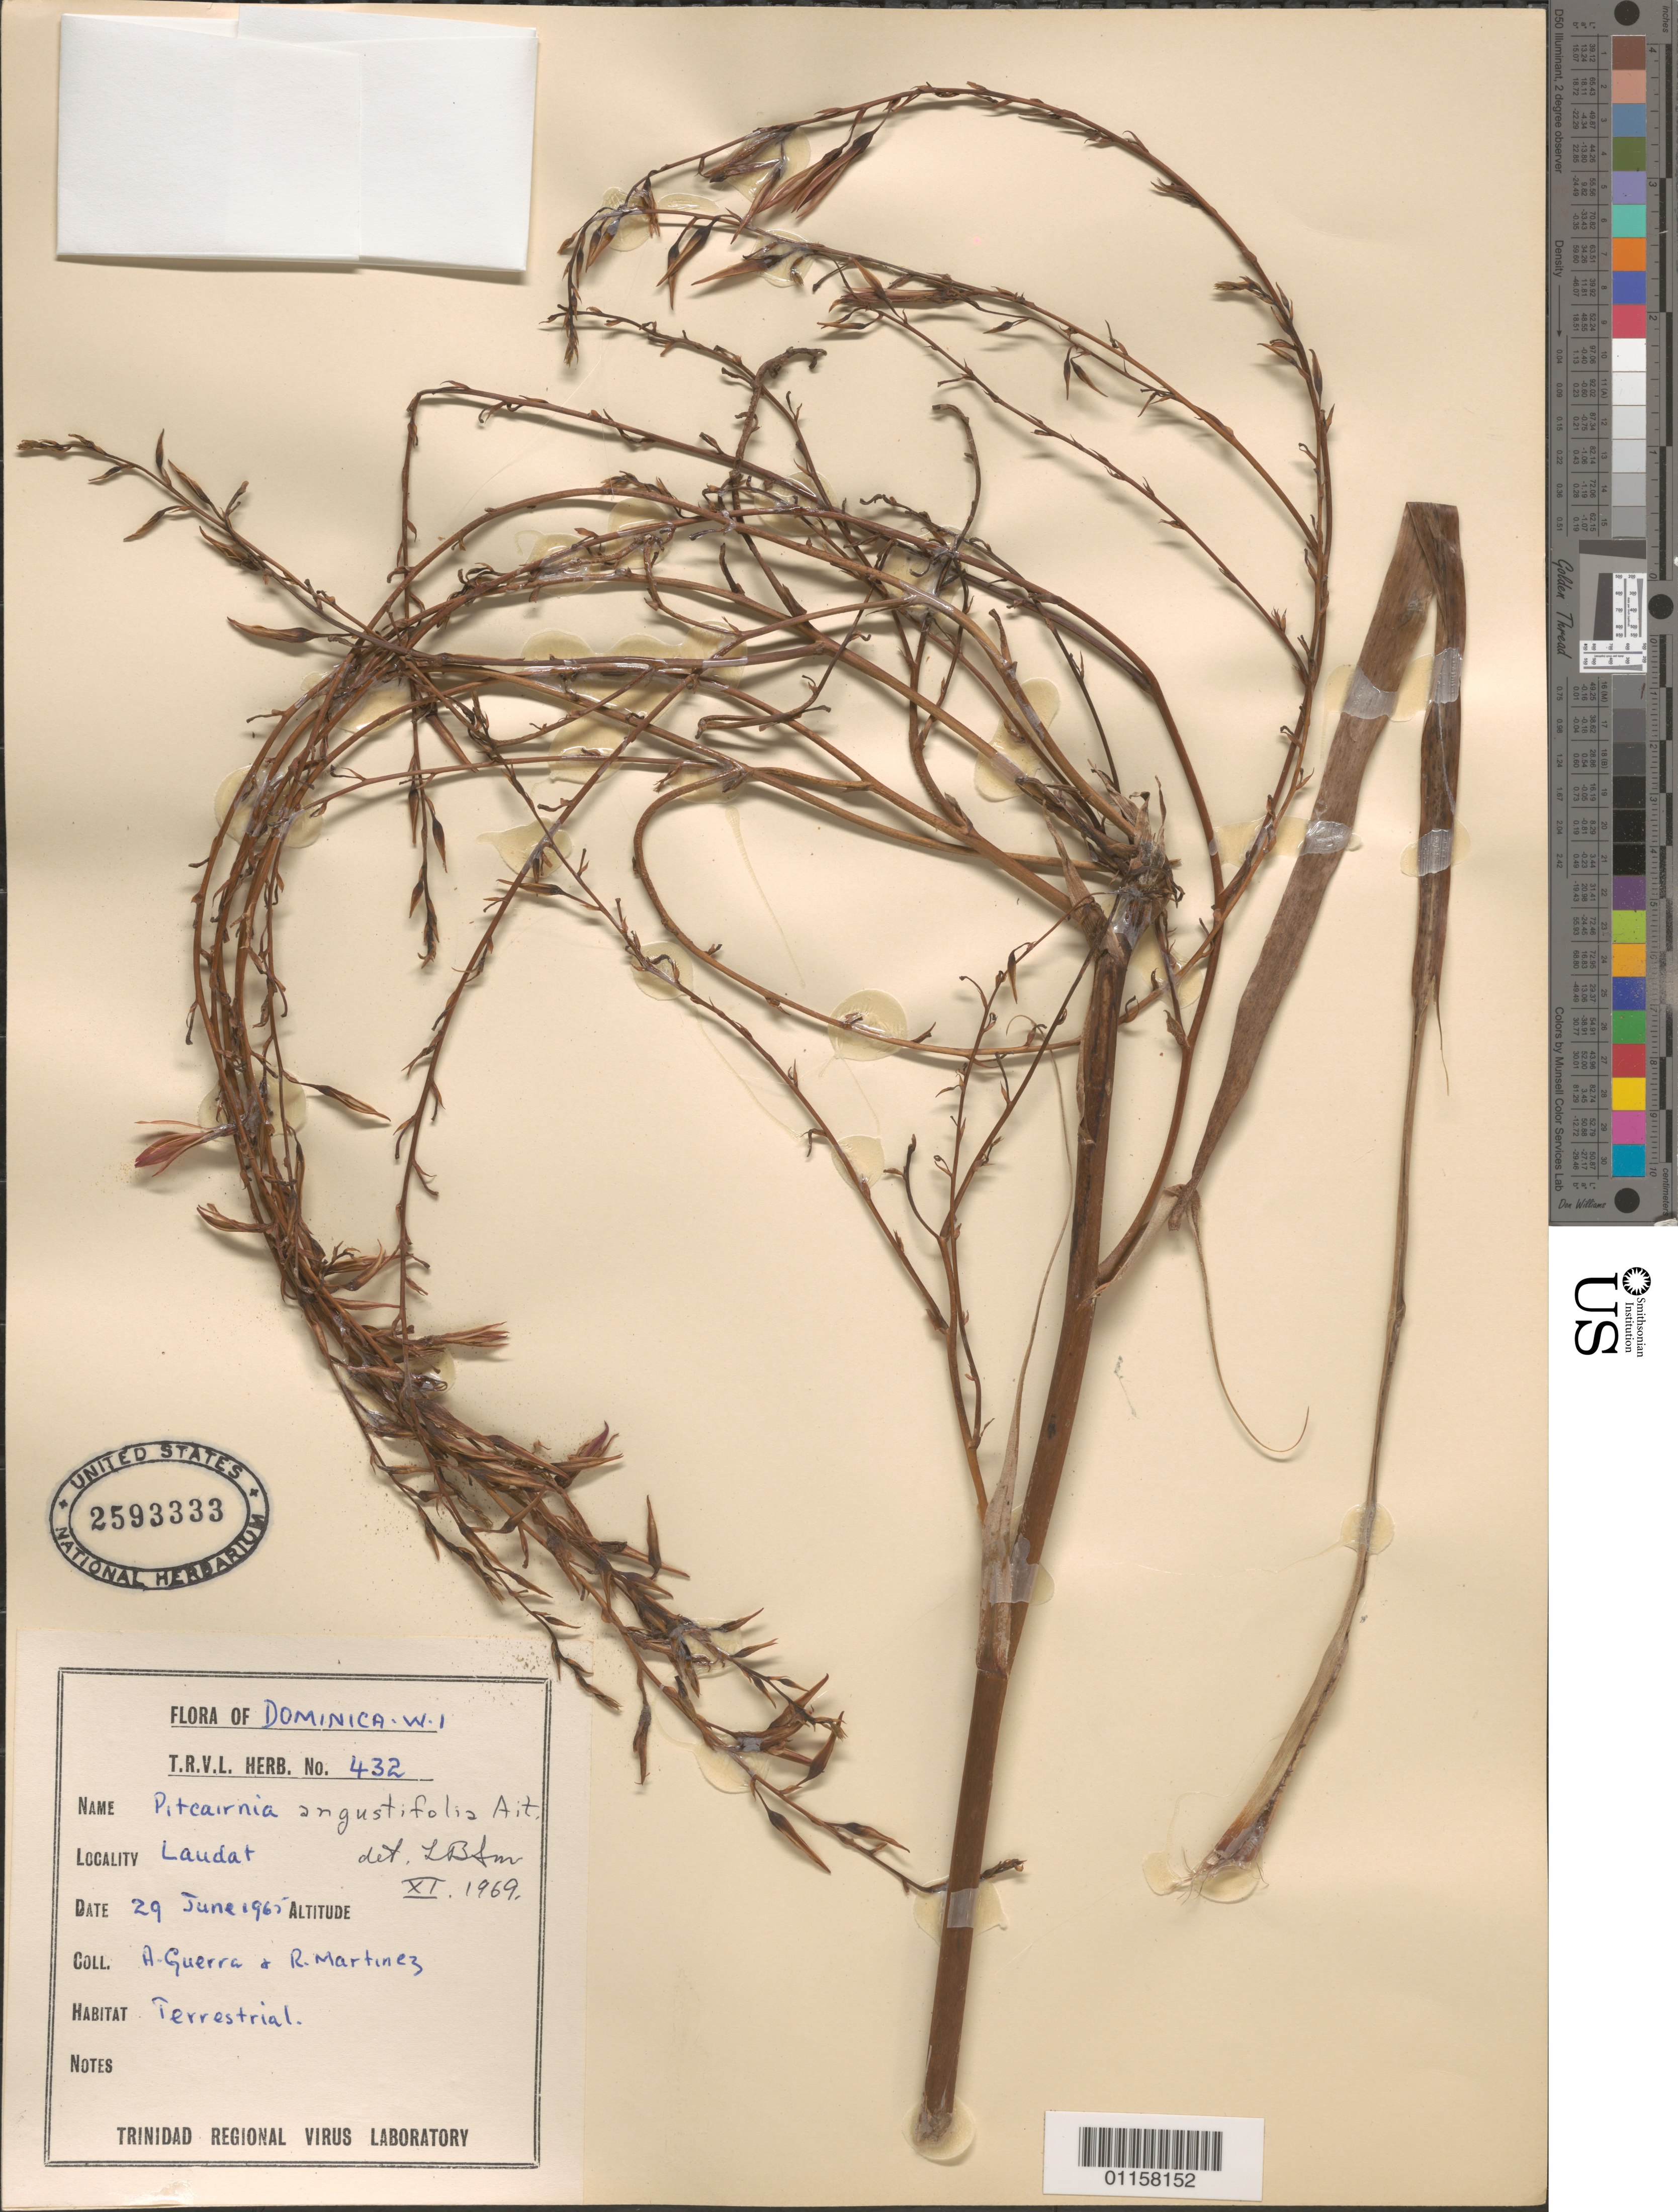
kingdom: Plantae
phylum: Tracheophyta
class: Liliopsida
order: Poales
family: Bromeliaceae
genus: Pitcairnia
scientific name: Pitcairnia angustifolia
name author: Sol. ex Aiton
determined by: Smith, Lyman B., (US), NMNH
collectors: A. Guerra & R. Martinez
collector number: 432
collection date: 1965-06-29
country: Dominica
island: Dominica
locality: Laudat.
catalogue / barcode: US 2593333